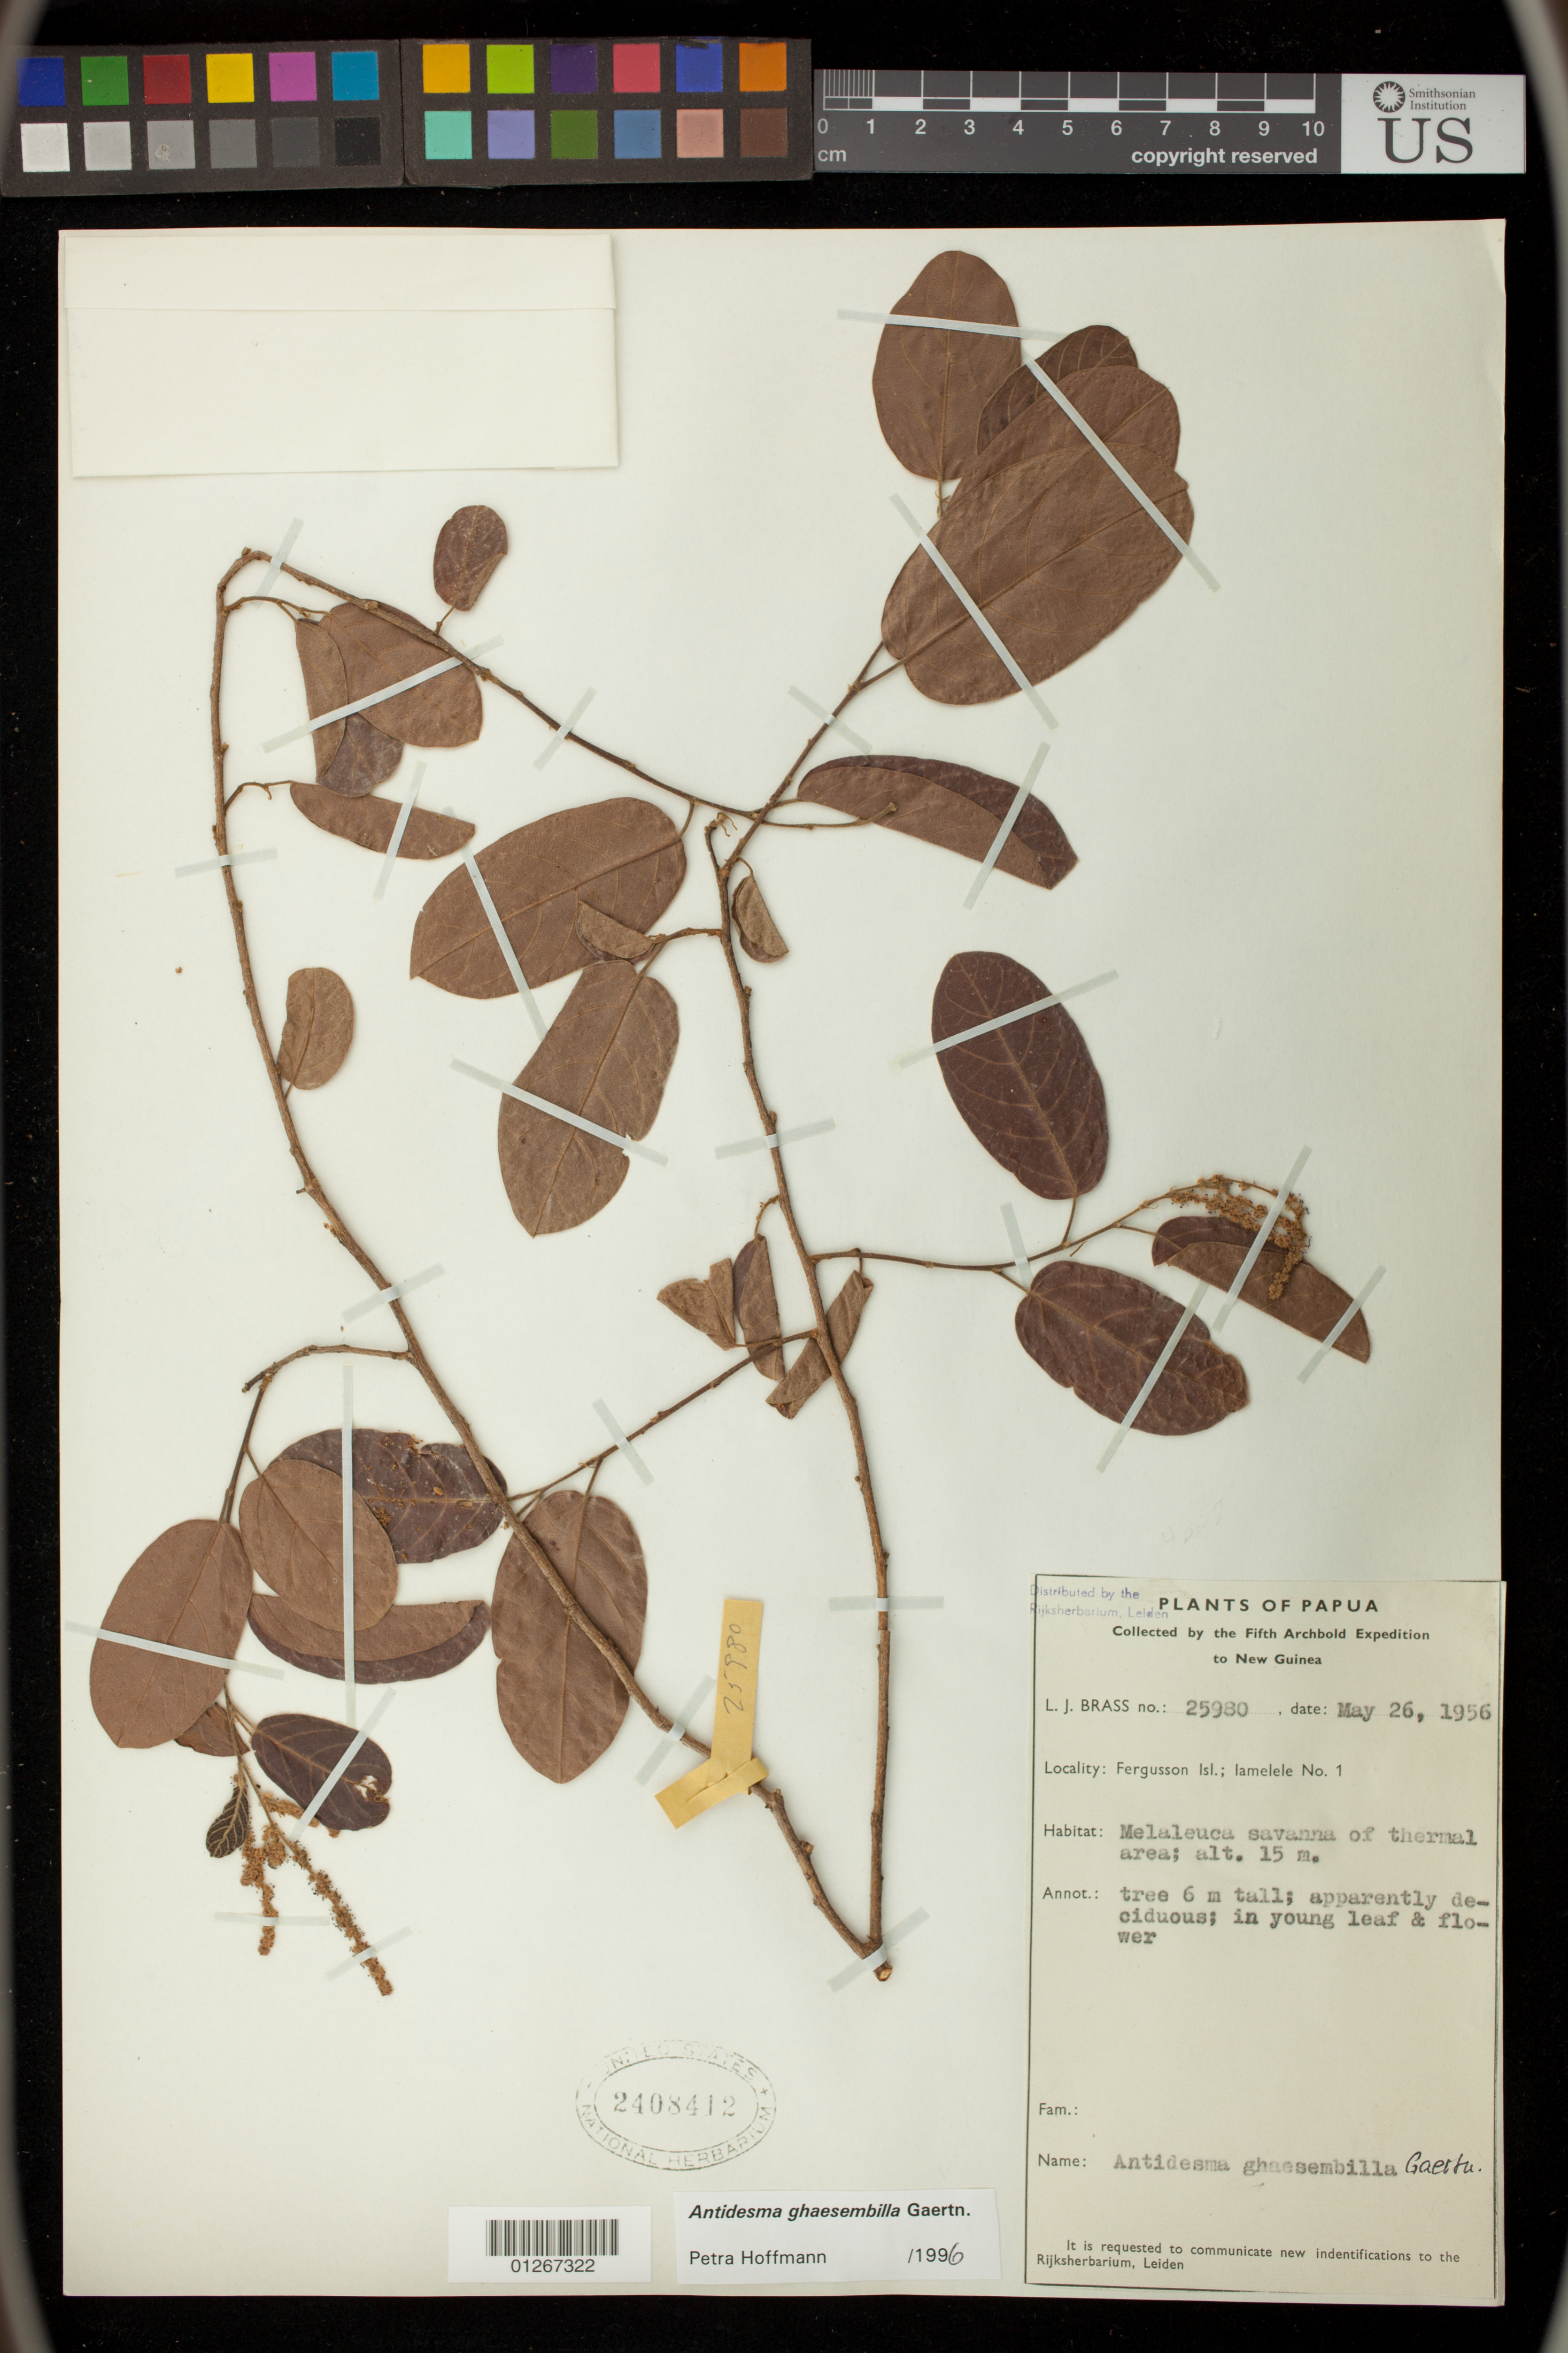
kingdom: Plantae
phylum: Tracheophyta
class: Magnoliopsida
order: Malpighiales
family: Phyllanthaceae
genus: Antidesma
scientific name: Antidesma ghaesembilla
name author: Gaertn.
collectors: L. J. Brass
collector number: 25980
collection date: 1956-05-26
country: Papua New Guinea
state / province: Milne Bay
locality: Fergusson Isl.; Iamelele No. 1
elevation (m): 15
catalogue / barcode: US 2408412